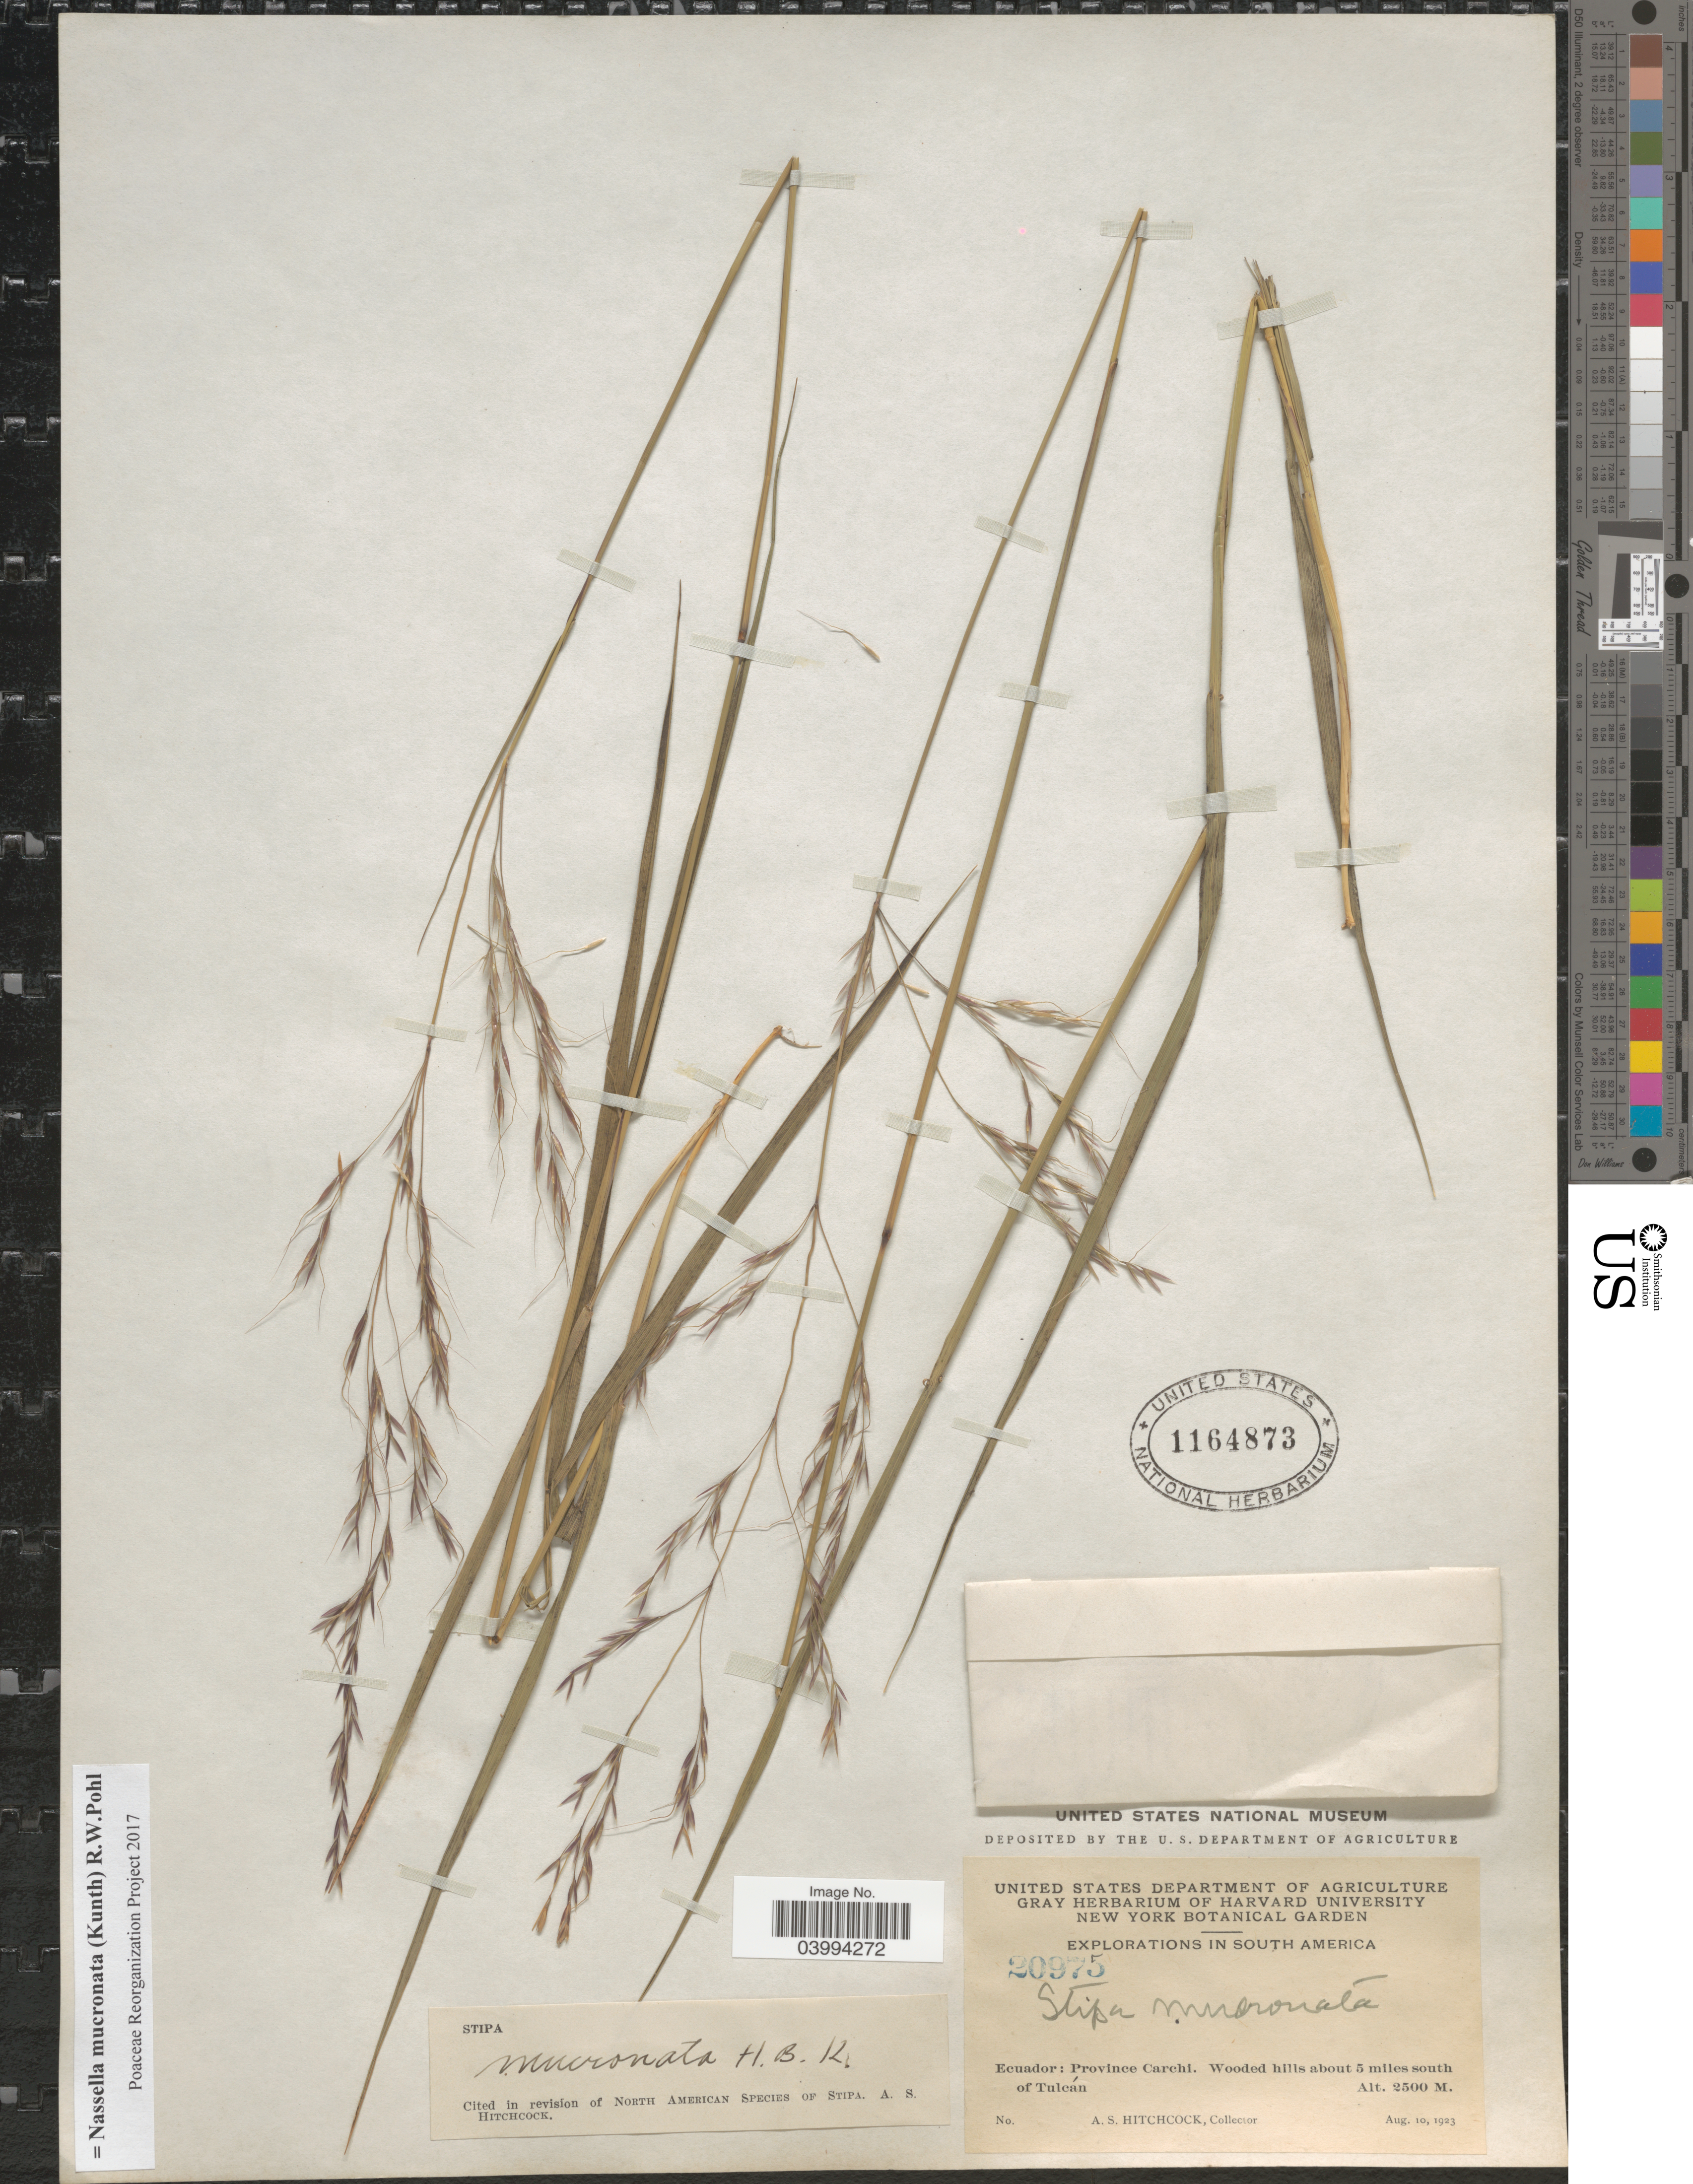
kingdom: Plantae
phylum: Tracheophyta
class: Liliopsida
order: Poales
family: Poaceae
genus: Nassella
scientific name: Nassella mucronata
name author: (Kunth) R.W. Pohl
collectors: A. S. Hitchcock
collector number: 20975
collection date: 1923-08-10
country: Ecuador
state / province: Carchi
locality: Wooded hills about 5 miles south of Tulcán.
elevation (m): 2500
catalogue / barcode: US 1164873